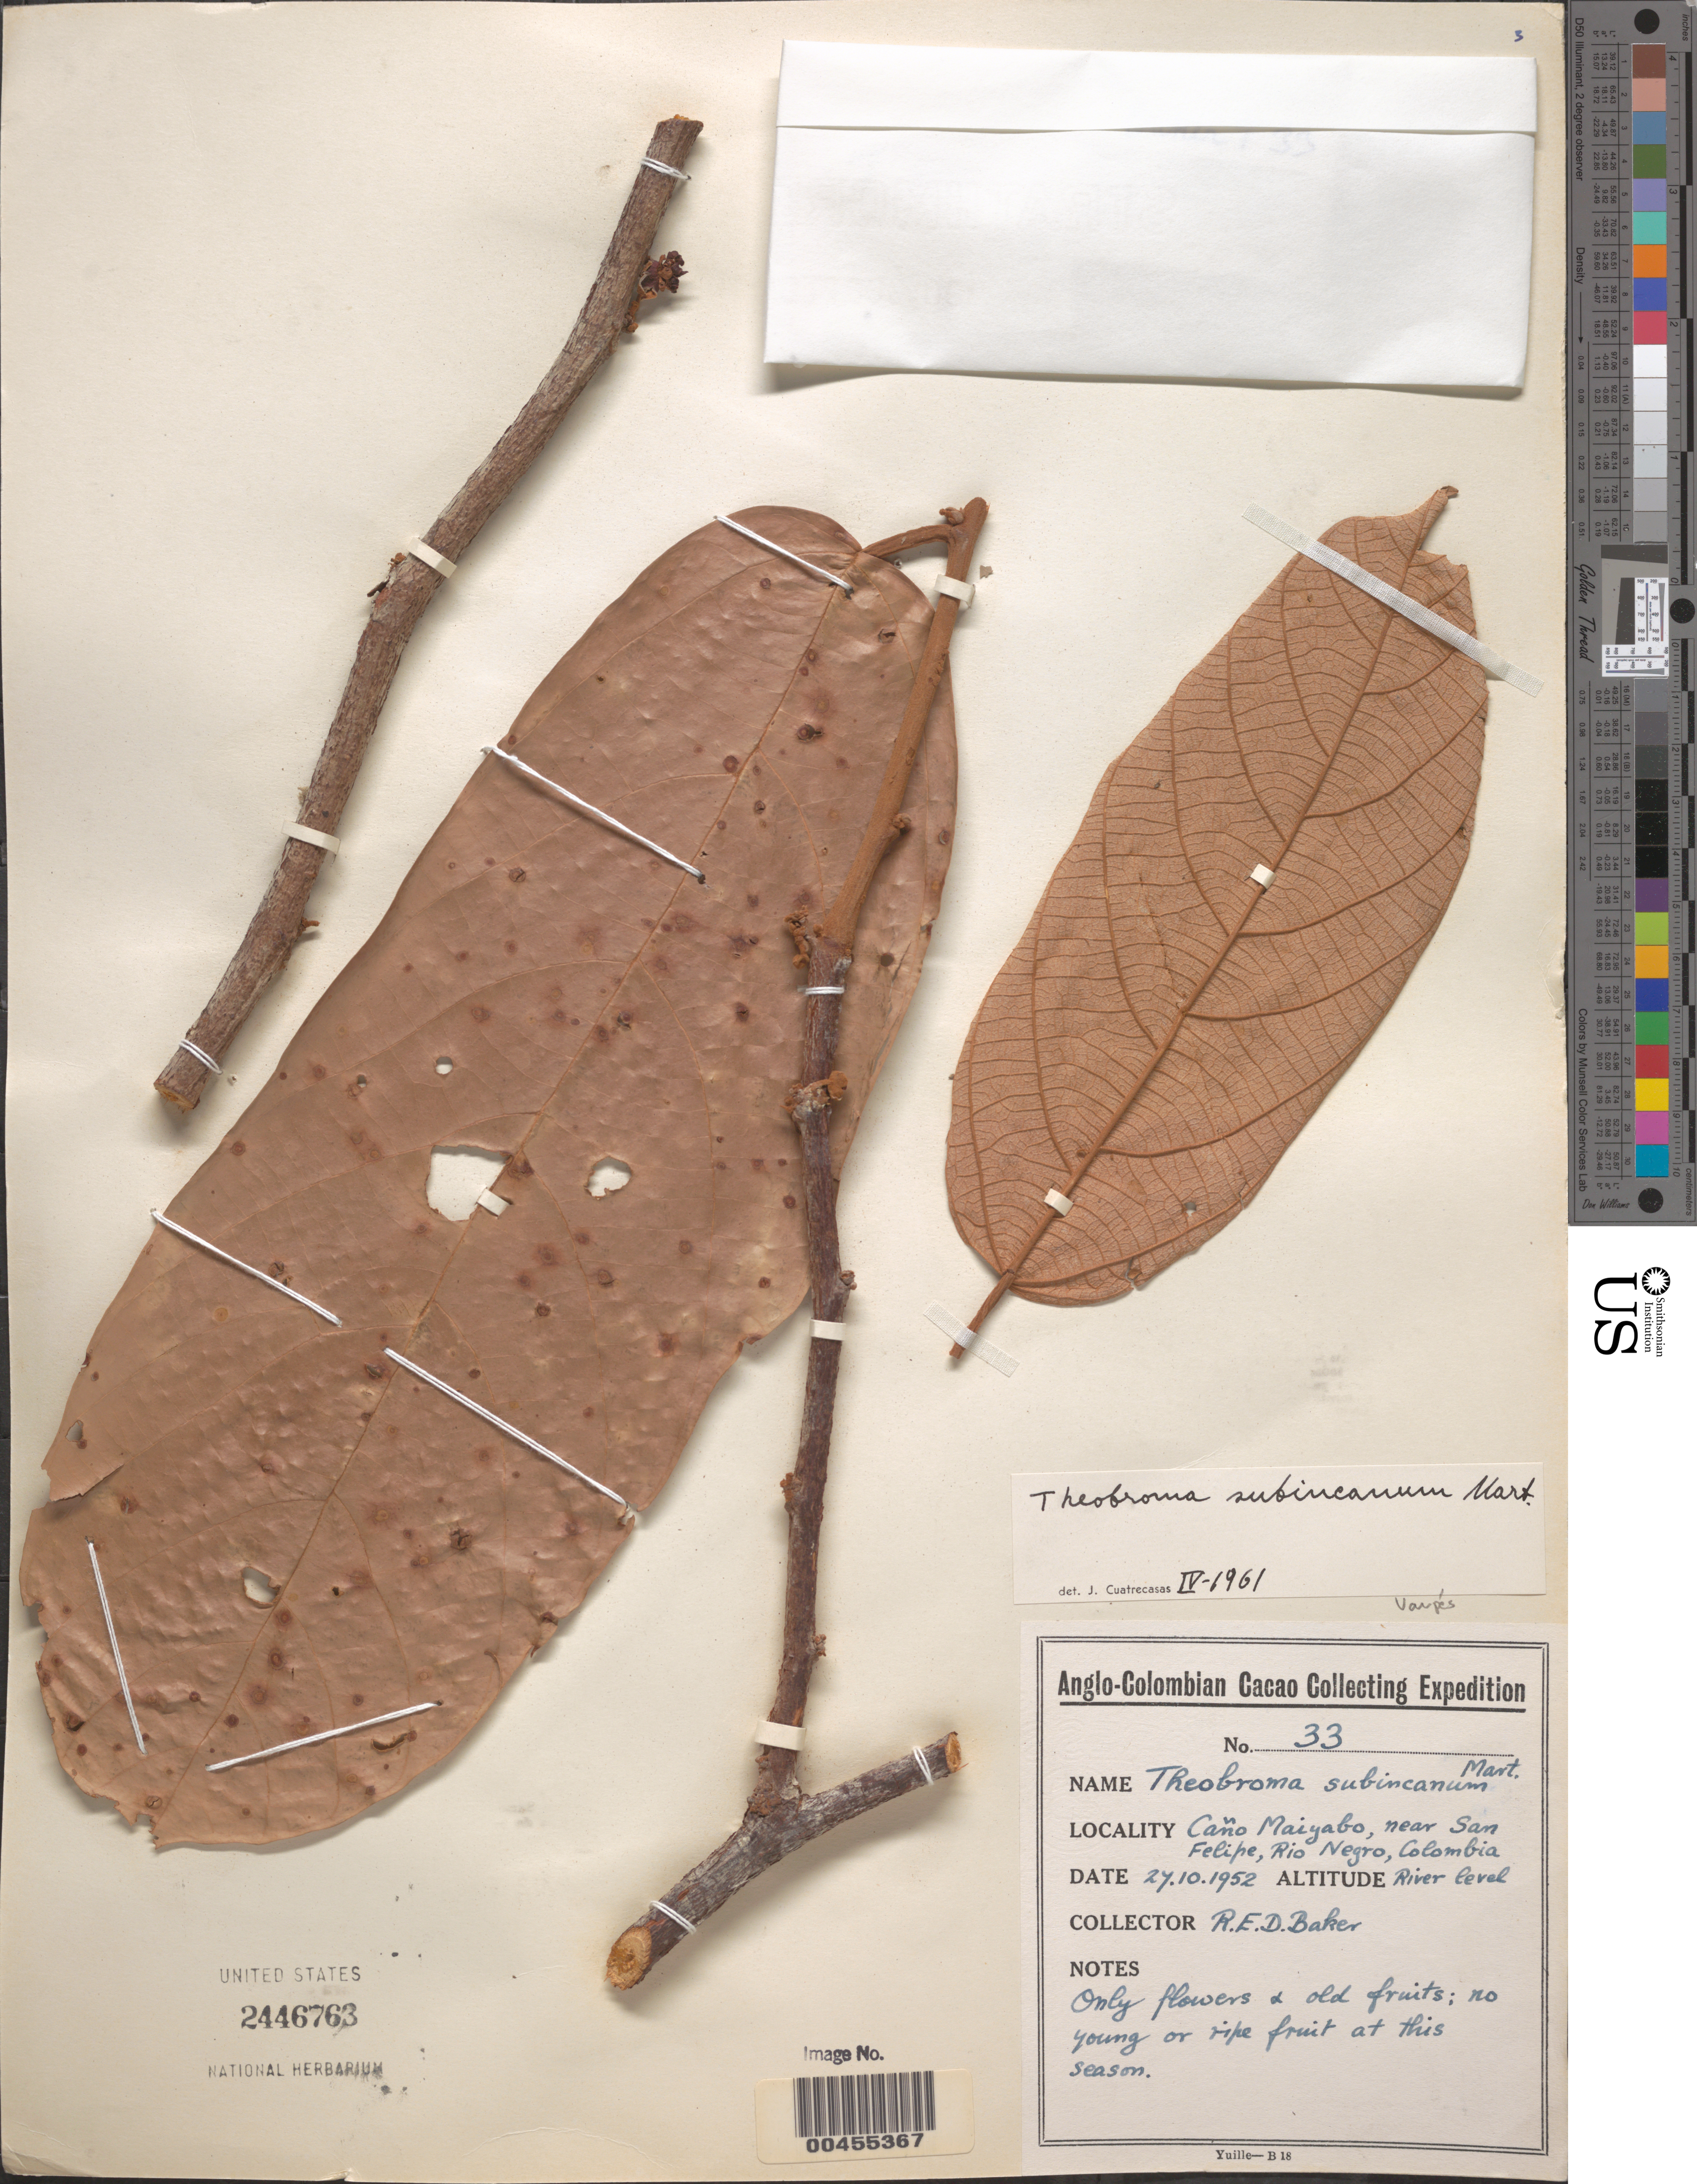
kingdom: Plantae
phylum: Tracheophyta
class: Magnoliopsida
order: Malvales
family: Malvaceae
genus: Theobroma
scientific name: Theobroma subincanum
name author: Mart.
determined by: Cuatrecasas, J.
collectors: R. E. D. Baker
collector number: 33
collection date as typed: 27 Oct 1952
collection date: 1952-10-27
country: Colombia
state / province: Vaupés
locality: Caño Maiyabo, near San Felipe, Río Negro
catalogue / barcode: US 2446763